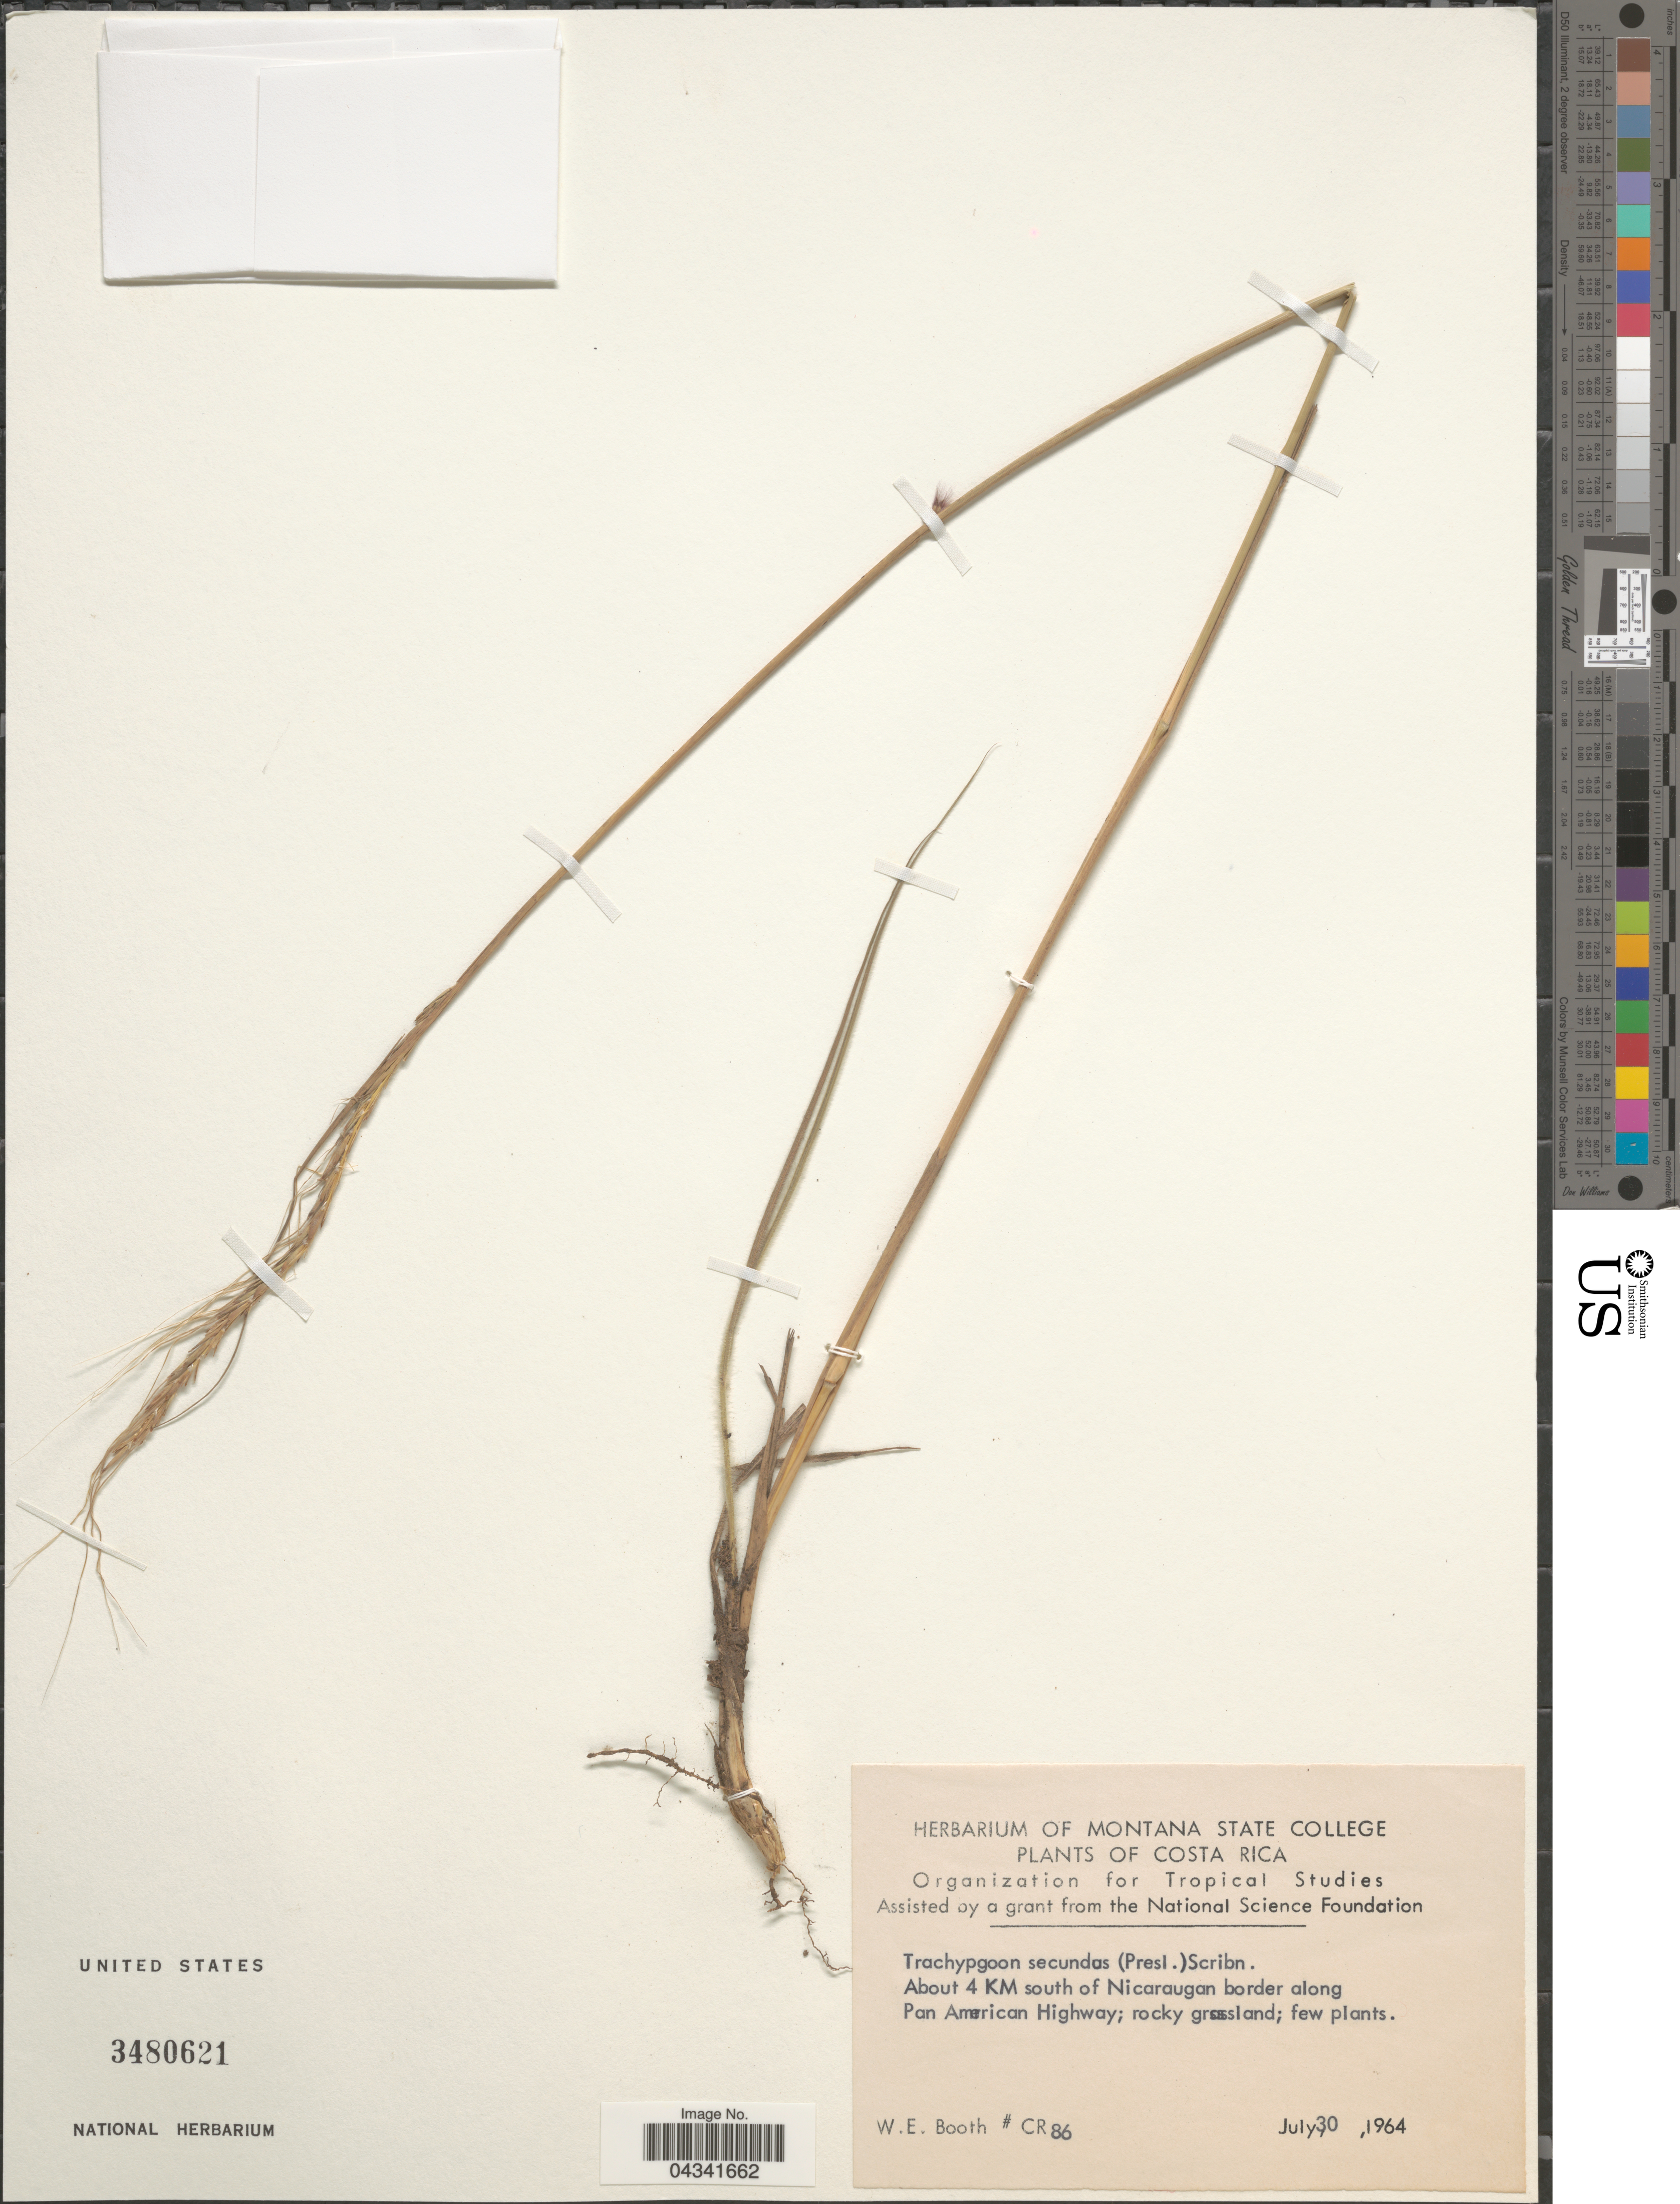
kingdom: Plantae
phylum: Tracheophyta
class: Liliopsida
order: Poales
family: Poaceae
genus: Trachypogon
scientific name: Trachypogon spicatus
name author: (L. f.) Kuntze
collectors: W. Booth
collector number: CR 86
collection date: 1964-07-30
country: Costa Rica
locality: About 4 Km south of Nicarauyan border along Pan American Highway.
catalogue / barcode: US 3480621